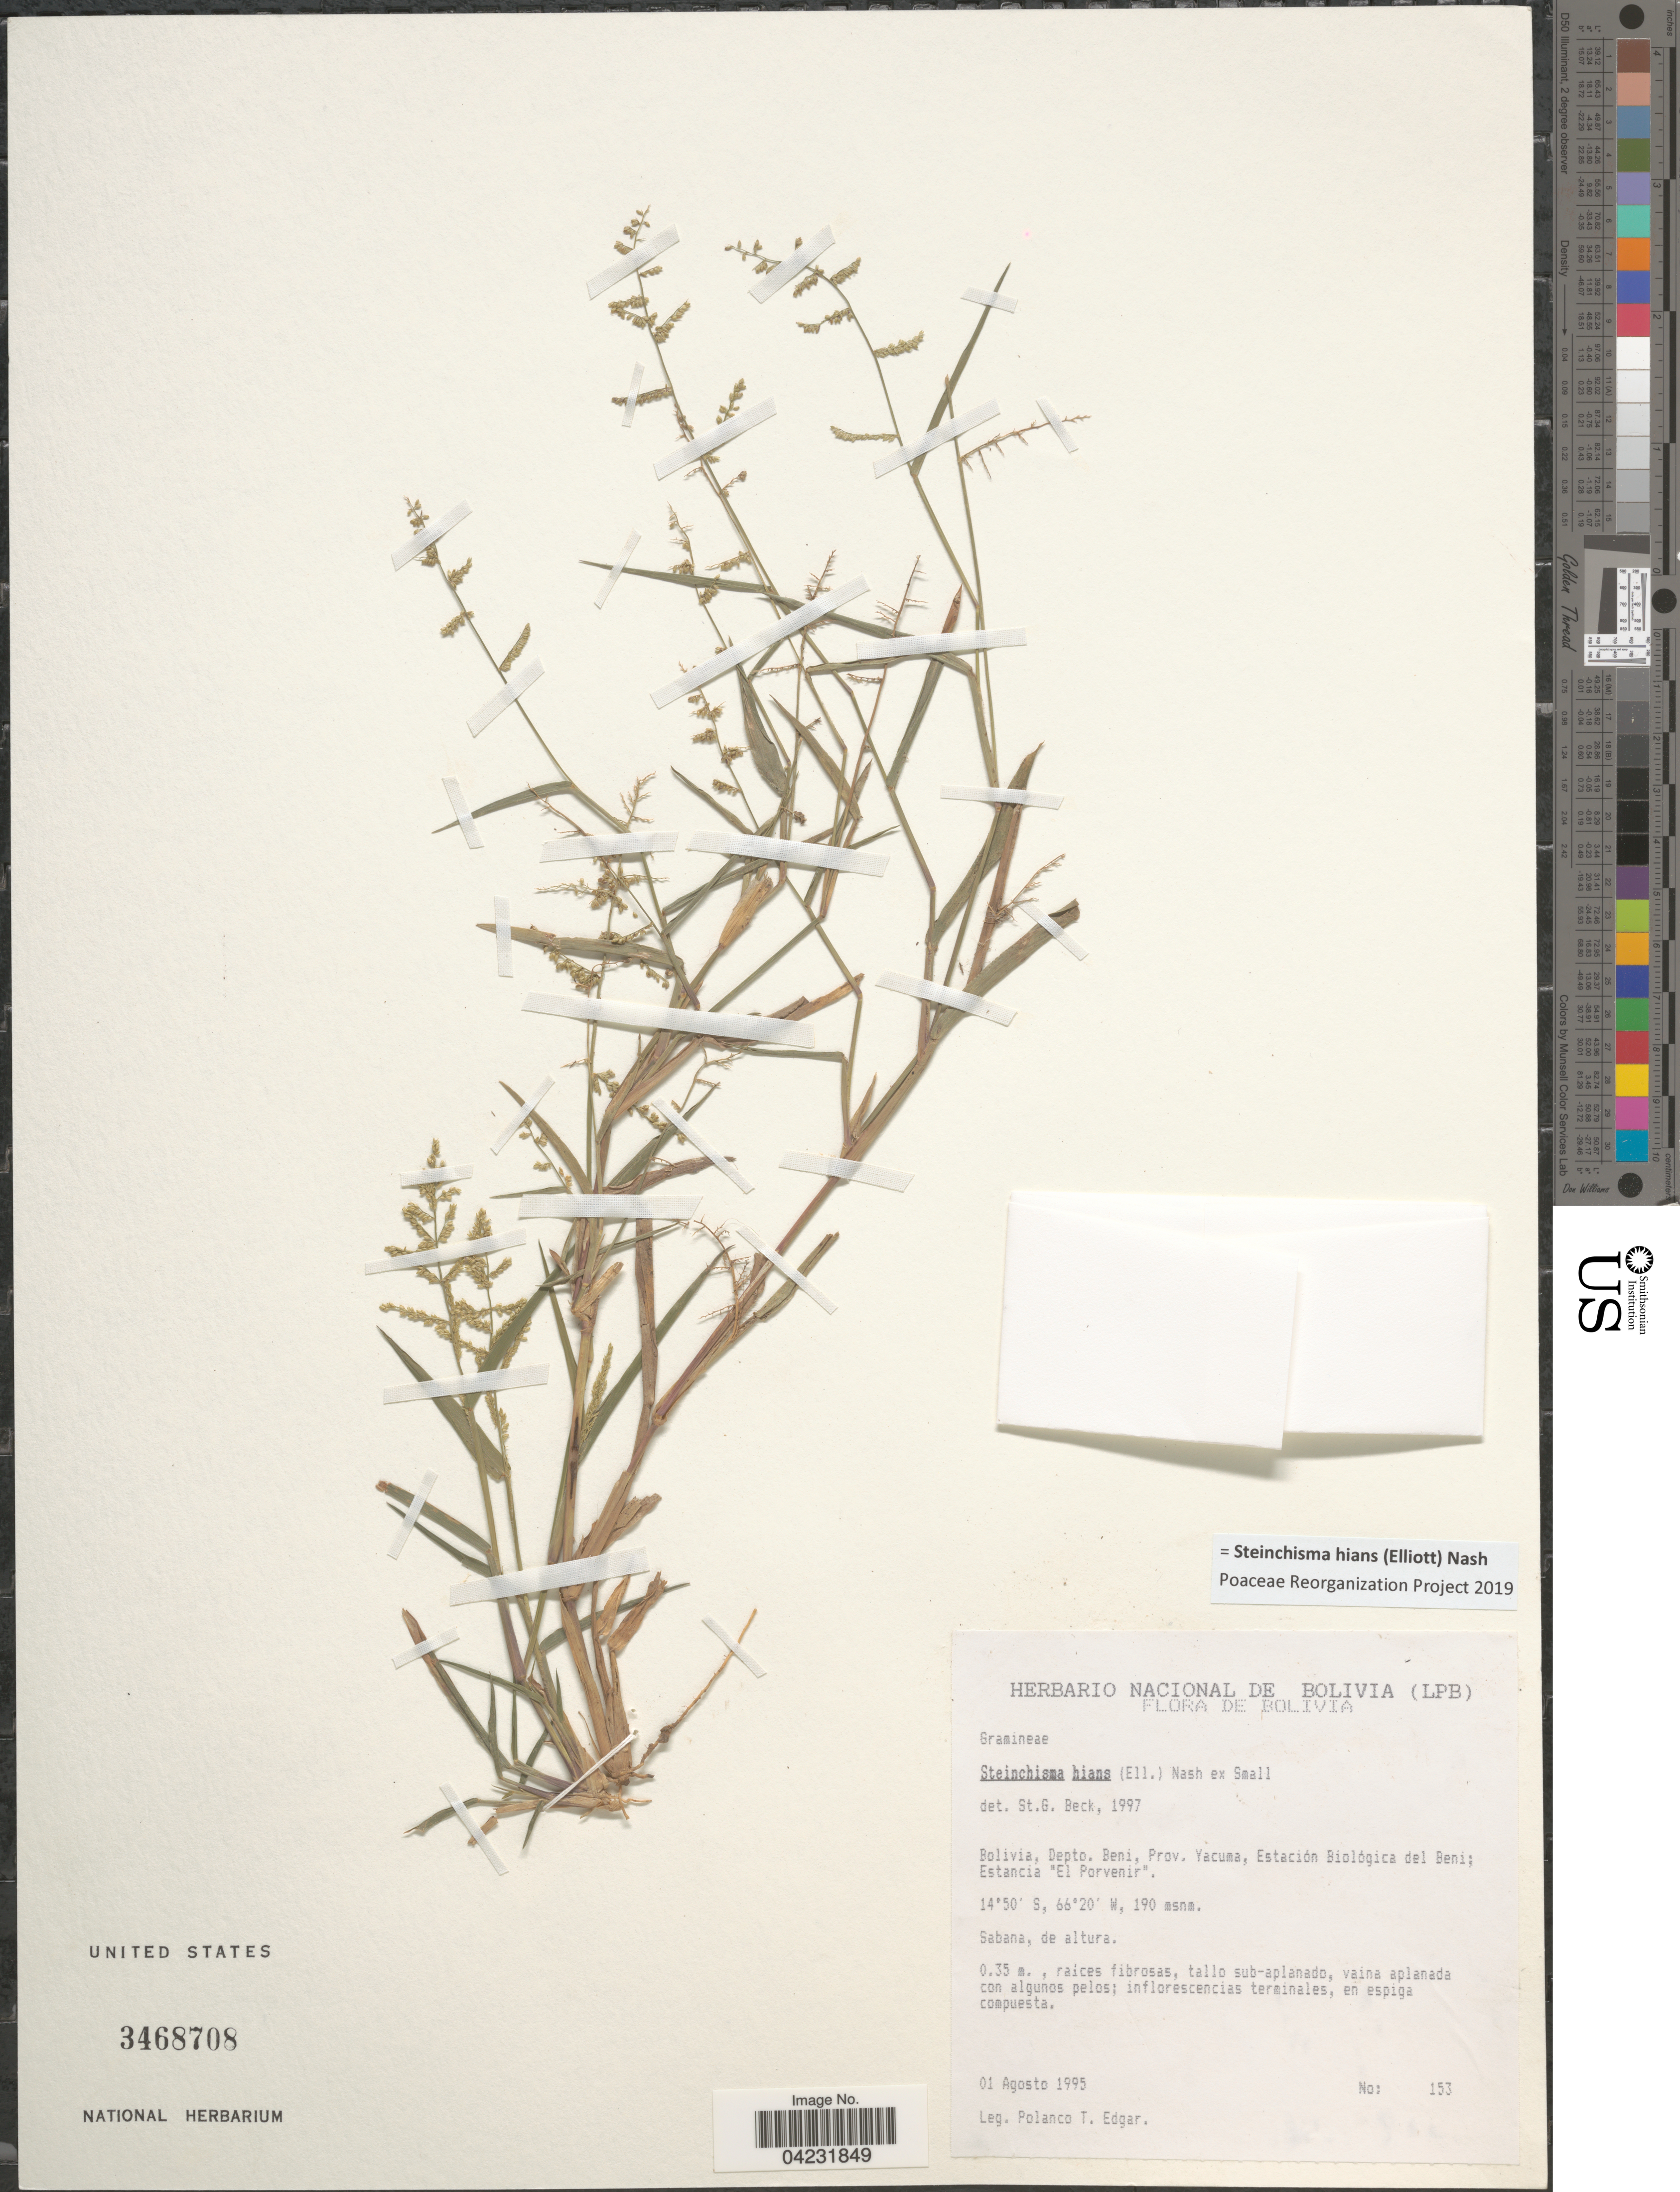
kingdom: Plantae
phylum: Tracheophyta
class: Liliopsida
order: Poales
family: Poaceae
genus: Steinchisma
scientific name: Steinchisma hians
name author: (Elliott) Nash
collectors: P. Edgar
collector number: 153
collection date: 1995-08-01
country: Bolivia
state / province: Beni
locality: Depto. Beni, Prov. Yacuma, Estación Biológica del Beni; Estancia "El Porvenir".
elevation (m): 190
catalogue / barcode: US 3468708